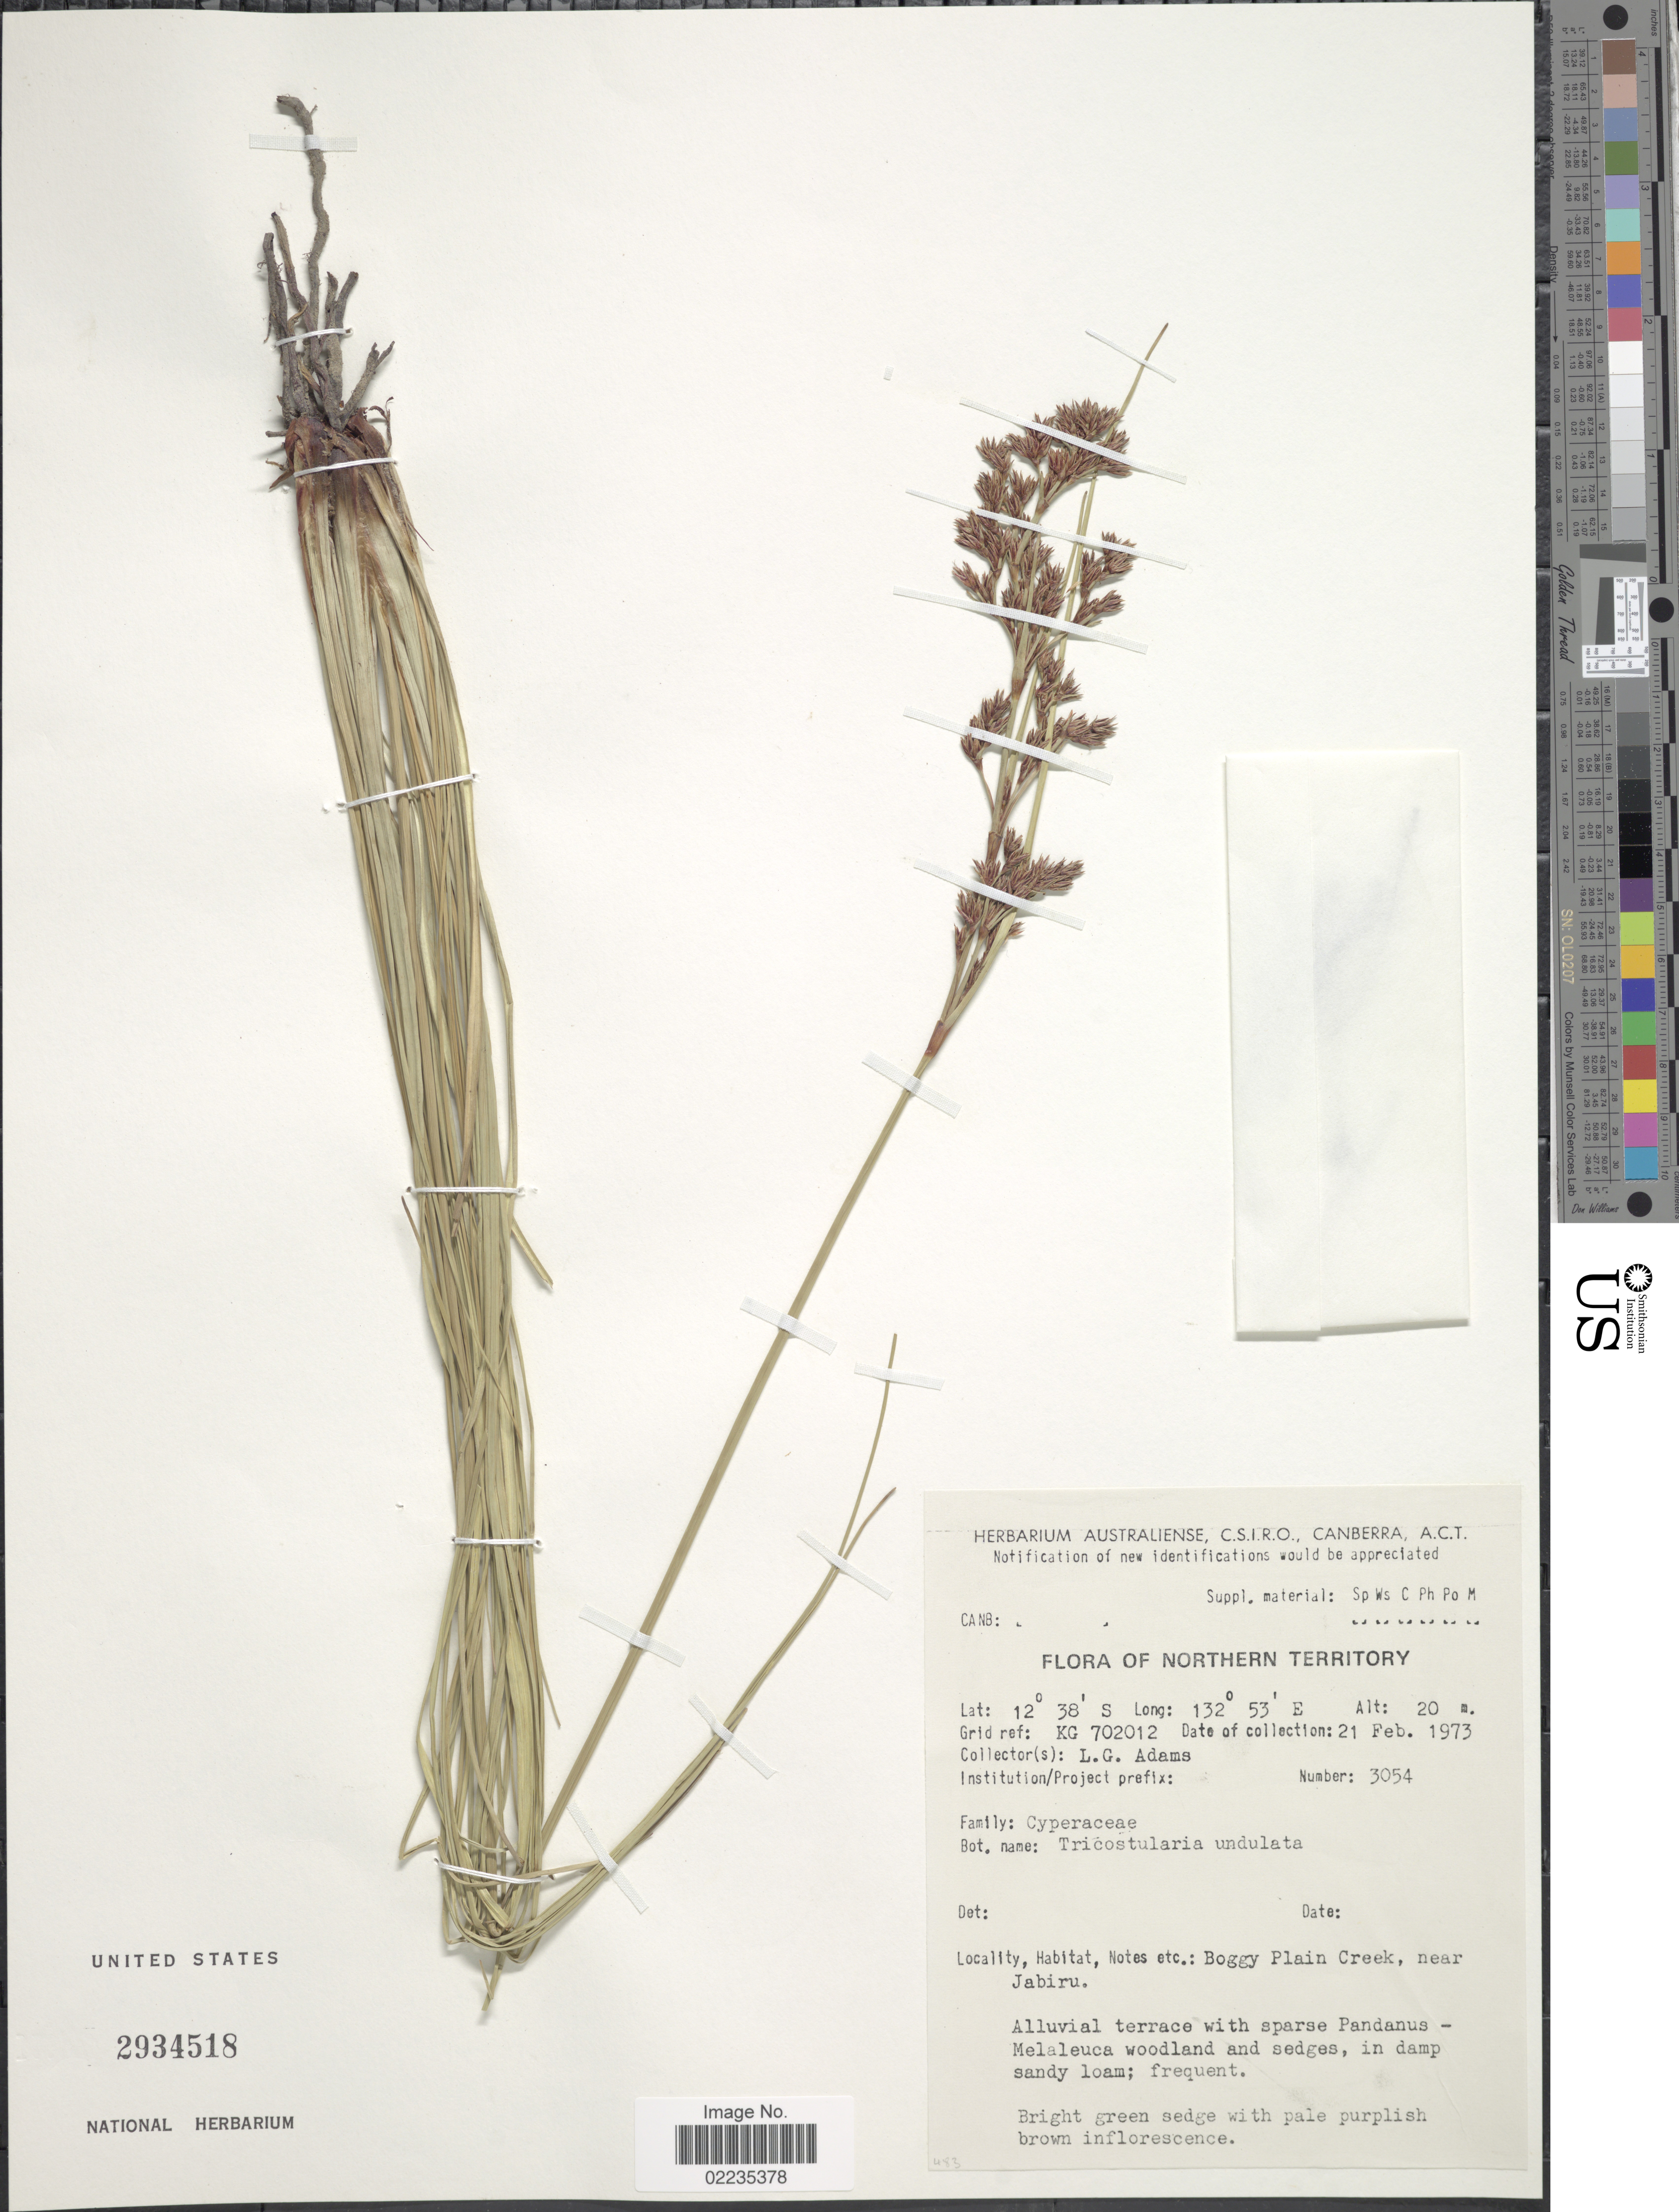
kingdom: Plantae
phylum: Tracheophyta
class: Liliopsida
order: Poales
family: Cyperaceae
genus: Anthelepis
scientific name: Anthelepis undulata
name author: (Thwaites) R.L. Barrett et al.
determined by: Barrett, R. L.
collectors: L. G. Adams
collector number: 3054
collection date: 1973-02-21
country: Australia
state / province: Northern Territory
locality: Grid Ref: KG 702012, Boggy Plain Creek, near Jabiru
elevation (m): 20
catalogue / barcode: US 2934518